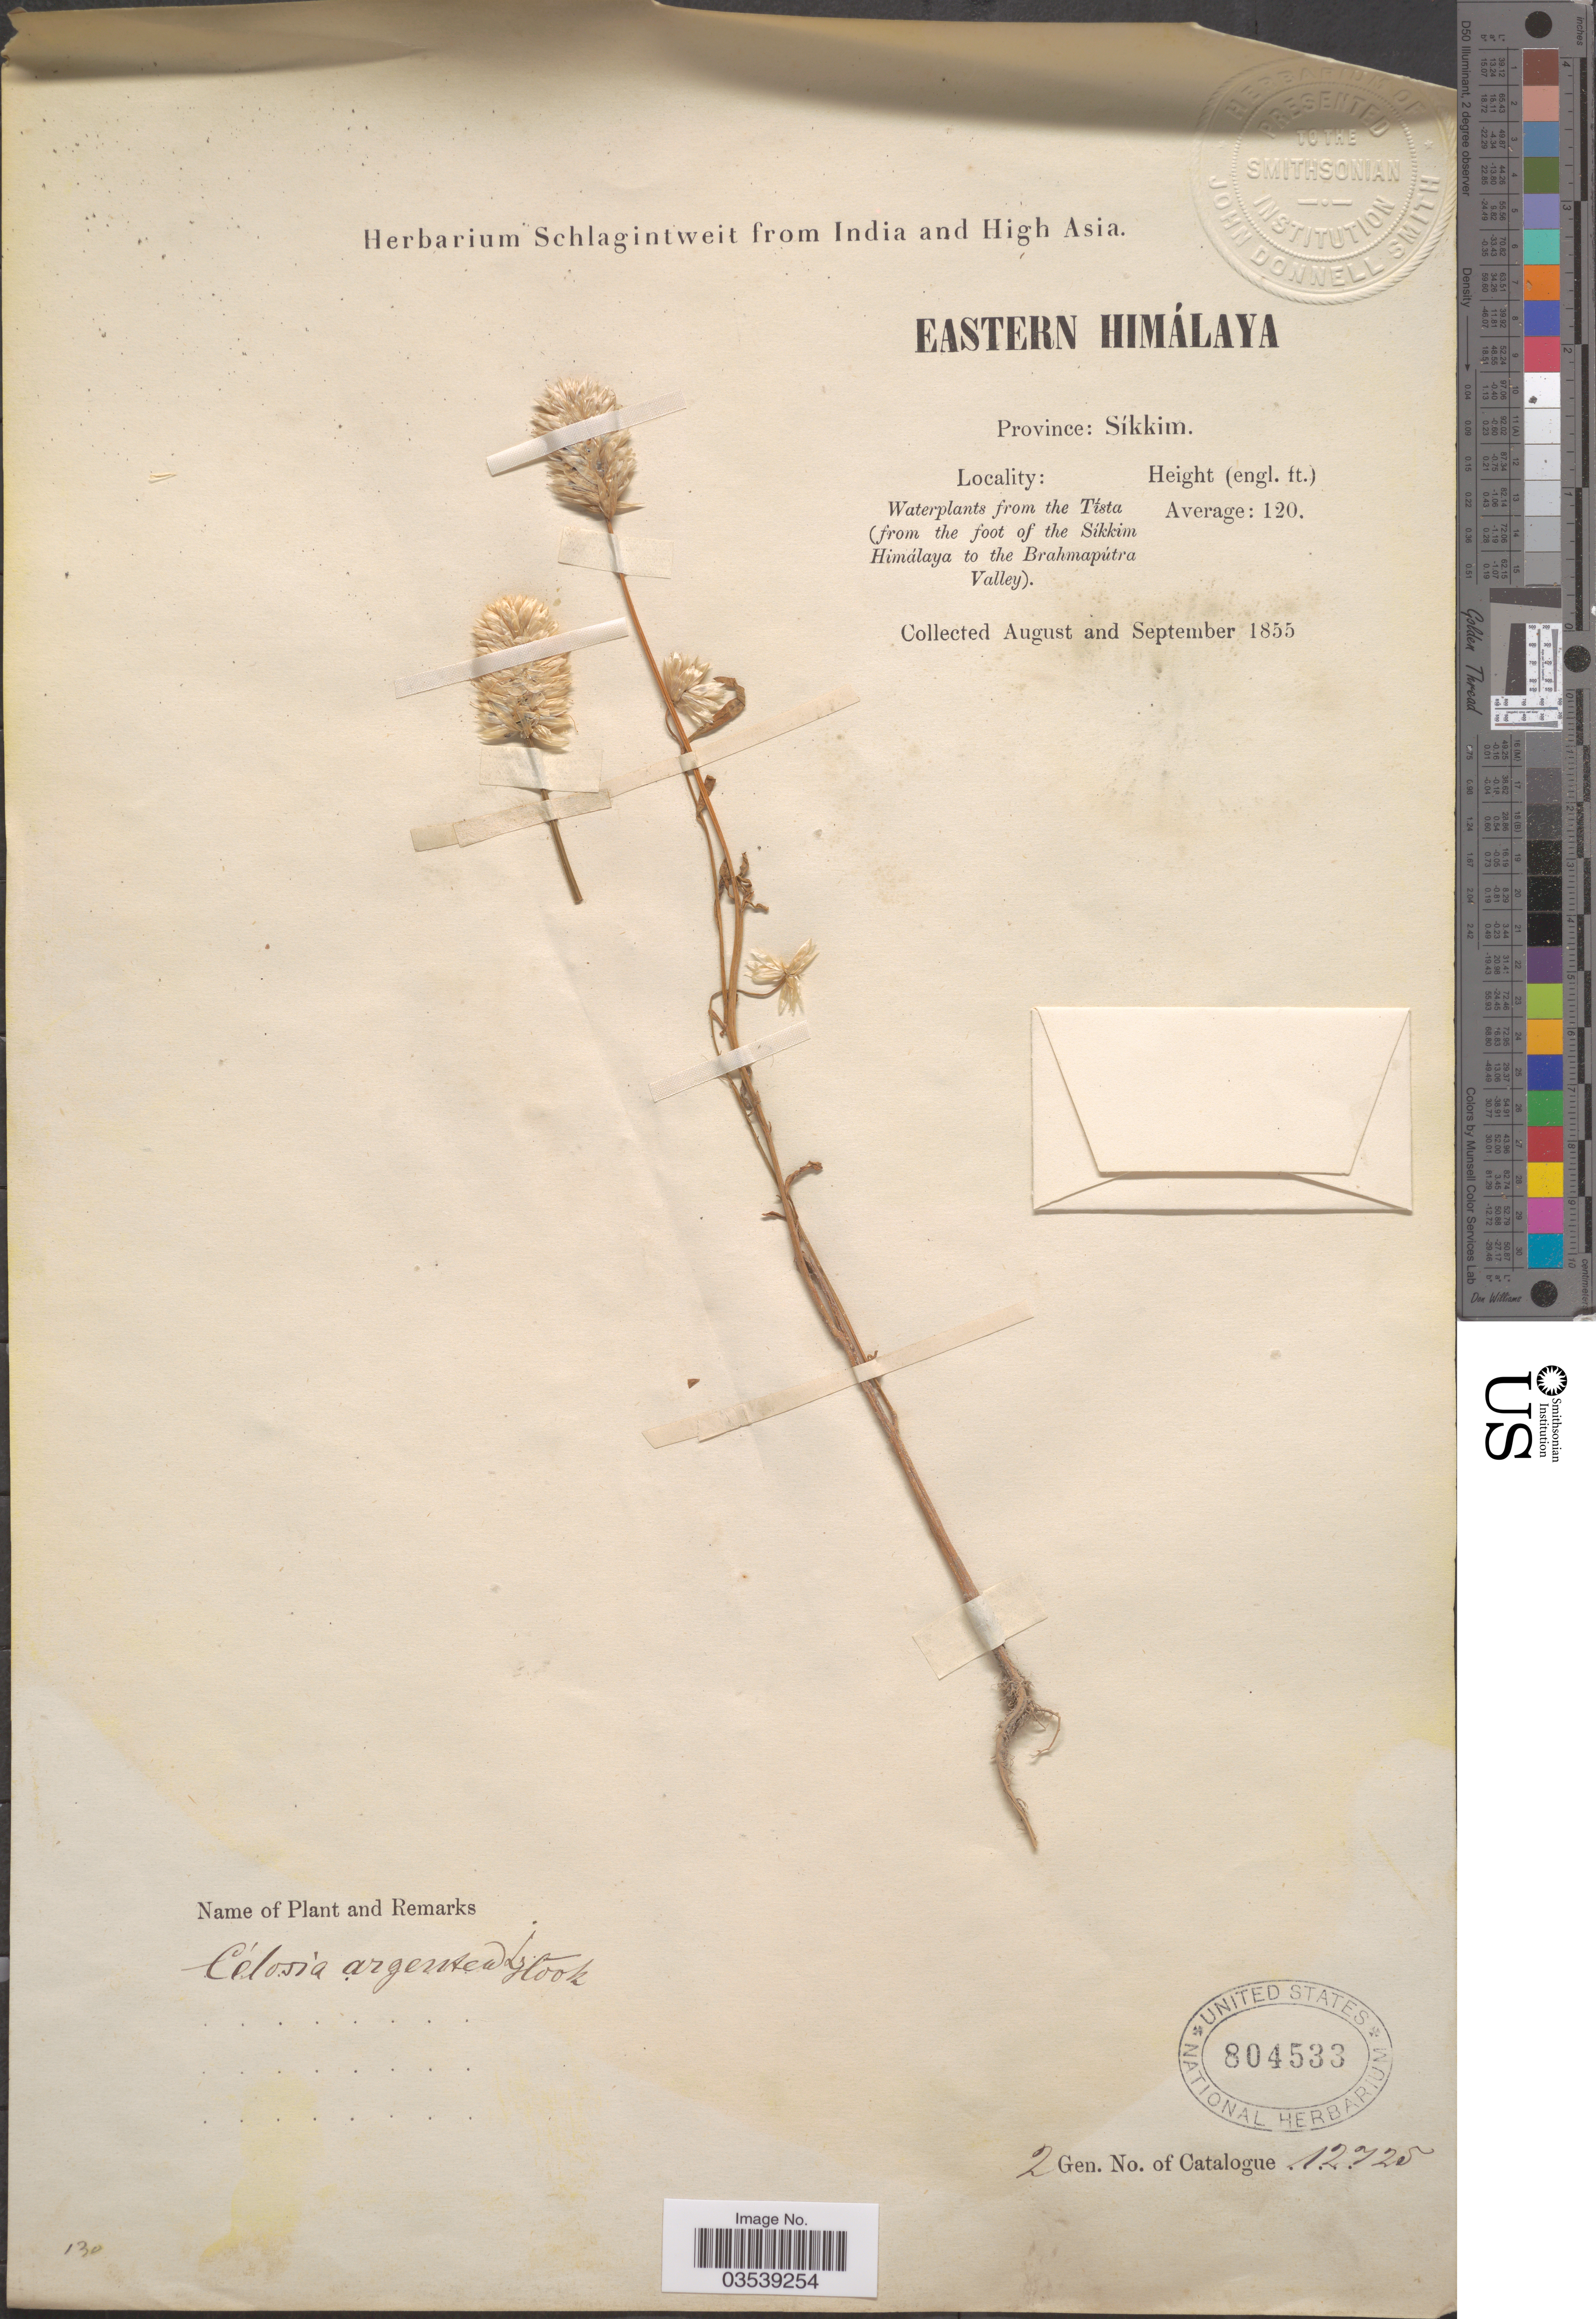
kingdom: Plantae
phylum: Tracheophyta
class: Magnoliopsida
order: Caryophyllales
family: Amaranthaceae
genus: Celosia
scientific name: Celosia argentea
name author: L.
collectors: ex herb. Schlagintweit from India and High Asia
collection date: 1855-08/1855-09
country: India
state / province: Sikkim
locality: Eastern Himálaya, Province: Síkkim. Waterplants from the Tísta (from the foot of the Síkkim Himálaya to the Brahmapútra Valley).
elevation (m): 37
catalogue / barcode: US 804533